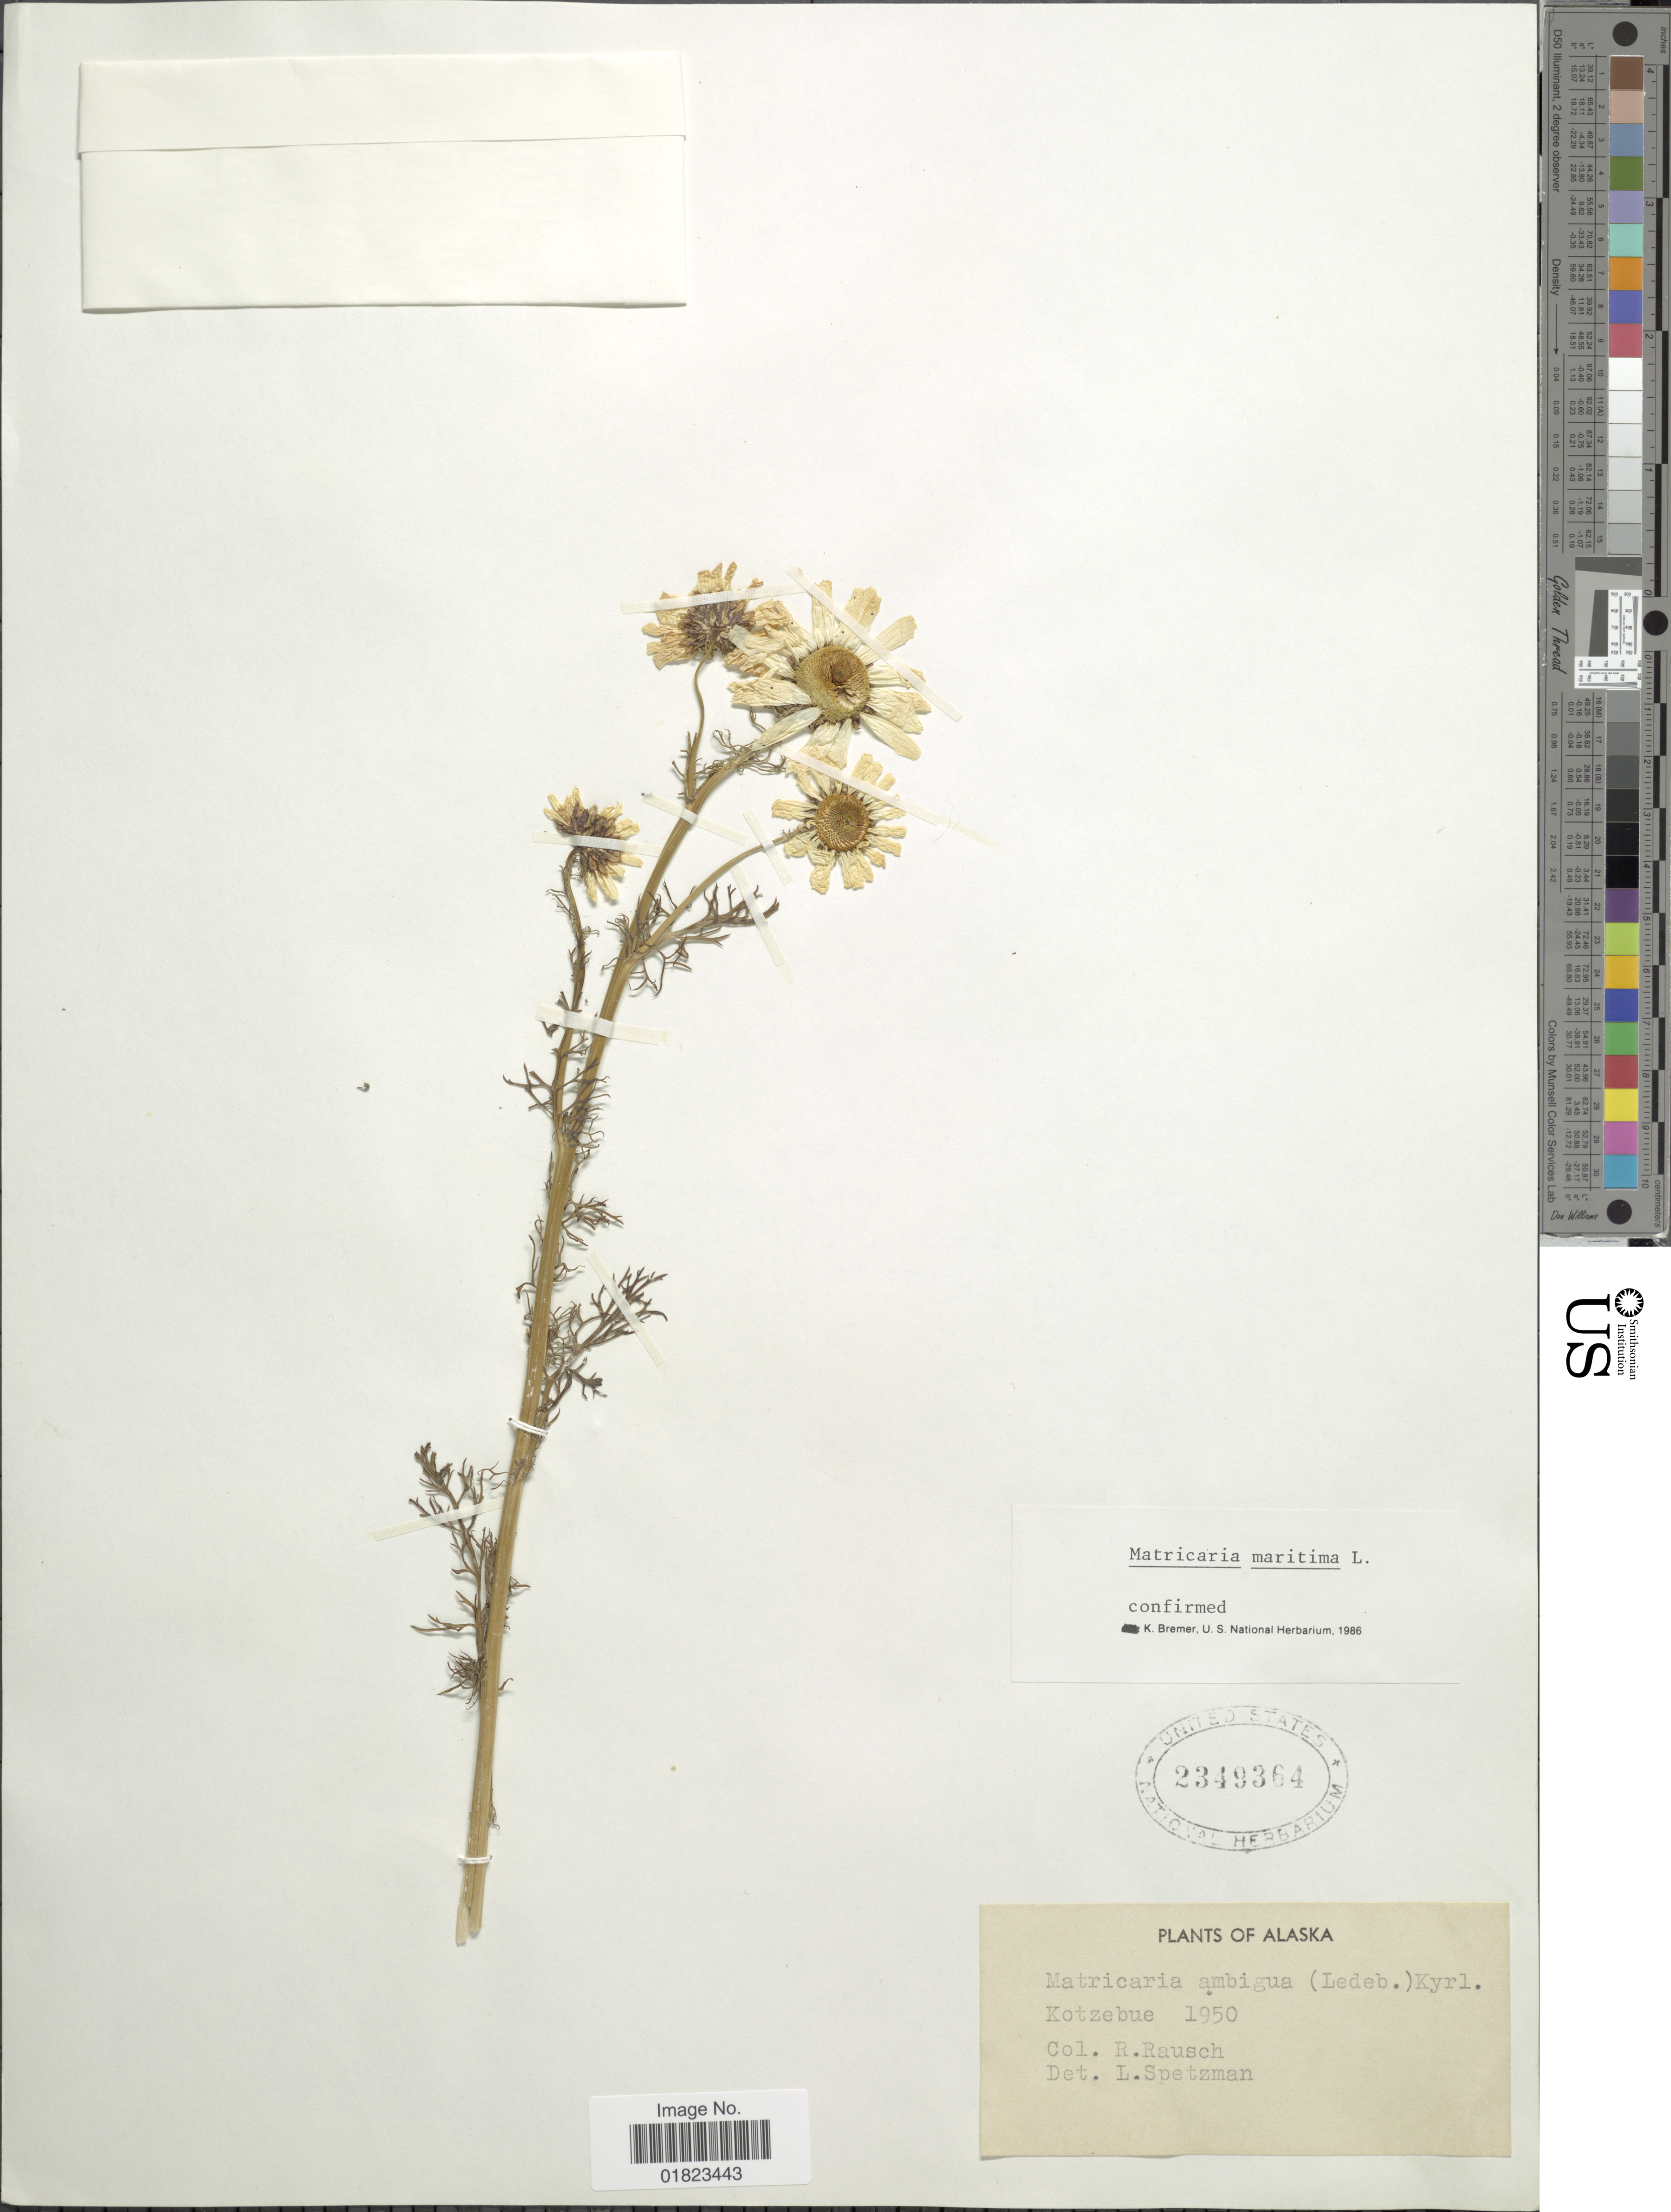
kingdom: Plantae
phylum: Tracheophyta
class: Magnoliopsida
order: Asterales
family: Asteraceae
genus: Tripleurospermum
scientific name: Tripleurospermum perforatum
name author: (Mérat) Laínz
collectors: R. Rausch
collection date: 1950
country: United States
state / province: Alaska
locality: Alaska. Kotzebue.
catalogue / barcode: US 2349364